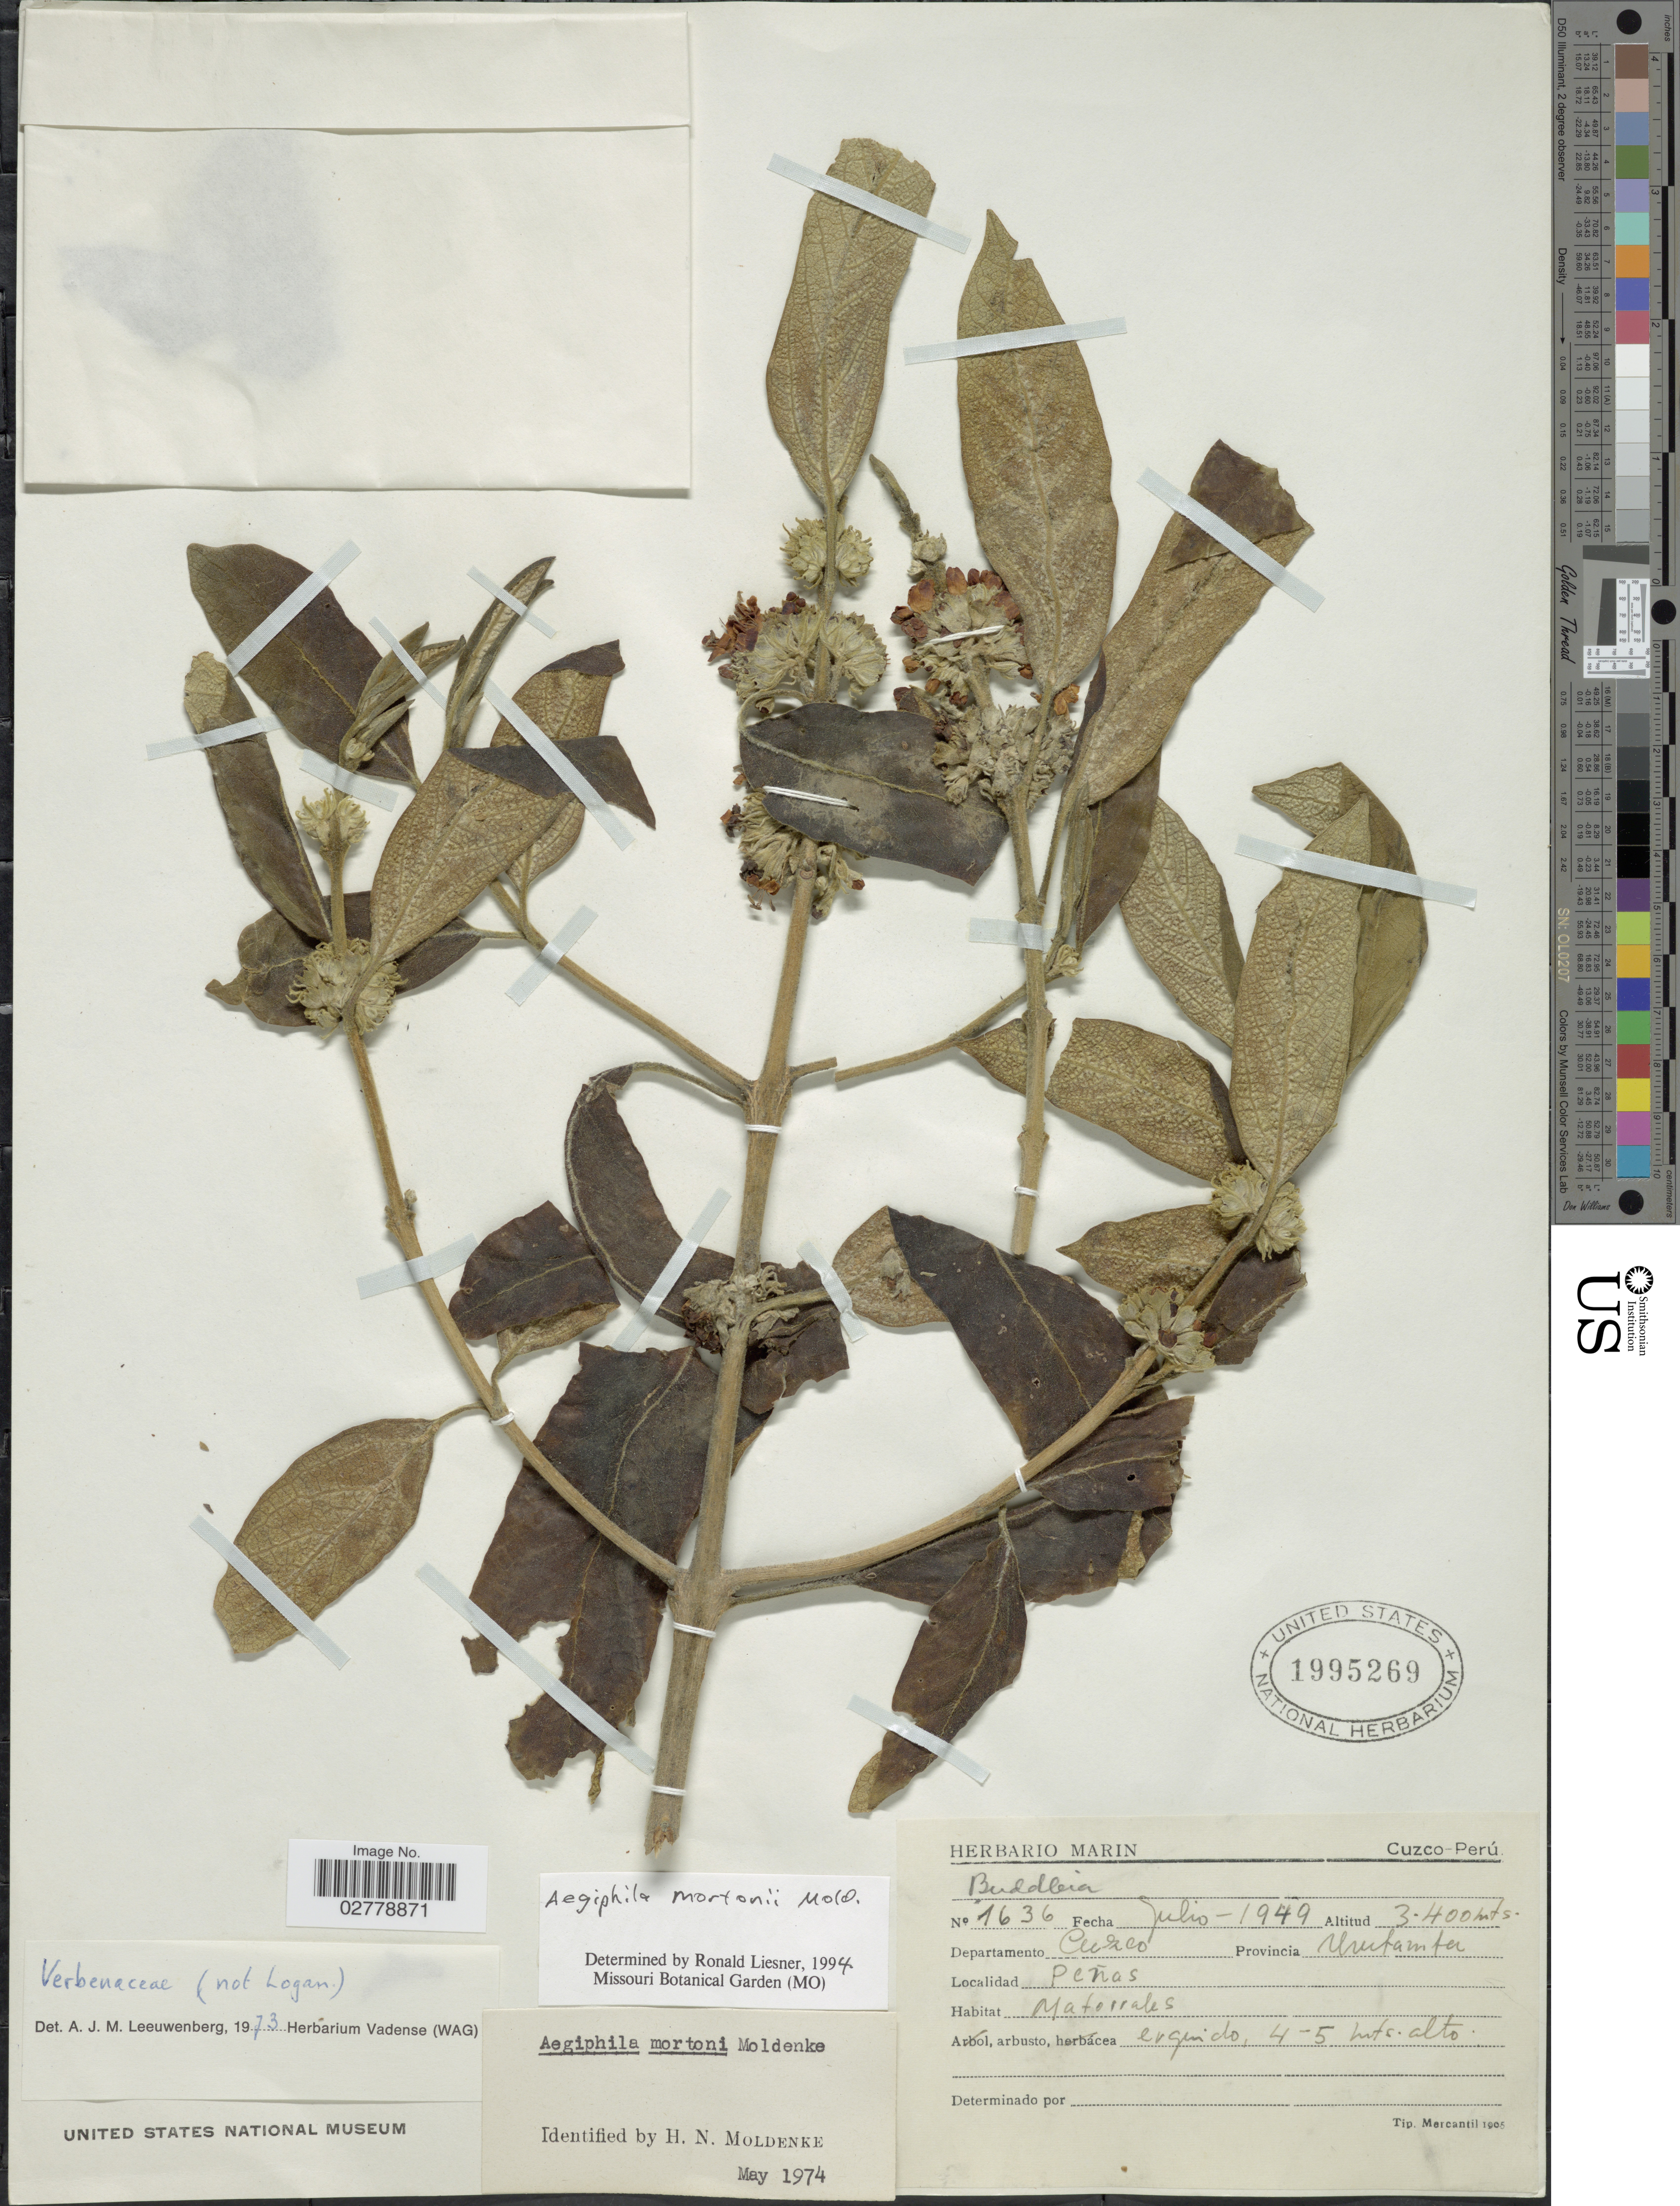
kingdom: Plantae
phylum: Tracheophyta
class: Magnoliopsida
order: Lamiales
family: Lamiaceae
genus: Aegiphila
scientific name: Aegiphila mortoni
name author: Moldenke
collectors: ex herb. Marin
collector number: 1636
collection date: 1949-07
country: Peru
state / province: Cusco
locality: departamento Cuzco. Provincia Urutamta. Peñas.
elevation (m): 300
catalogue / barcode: US 1995269